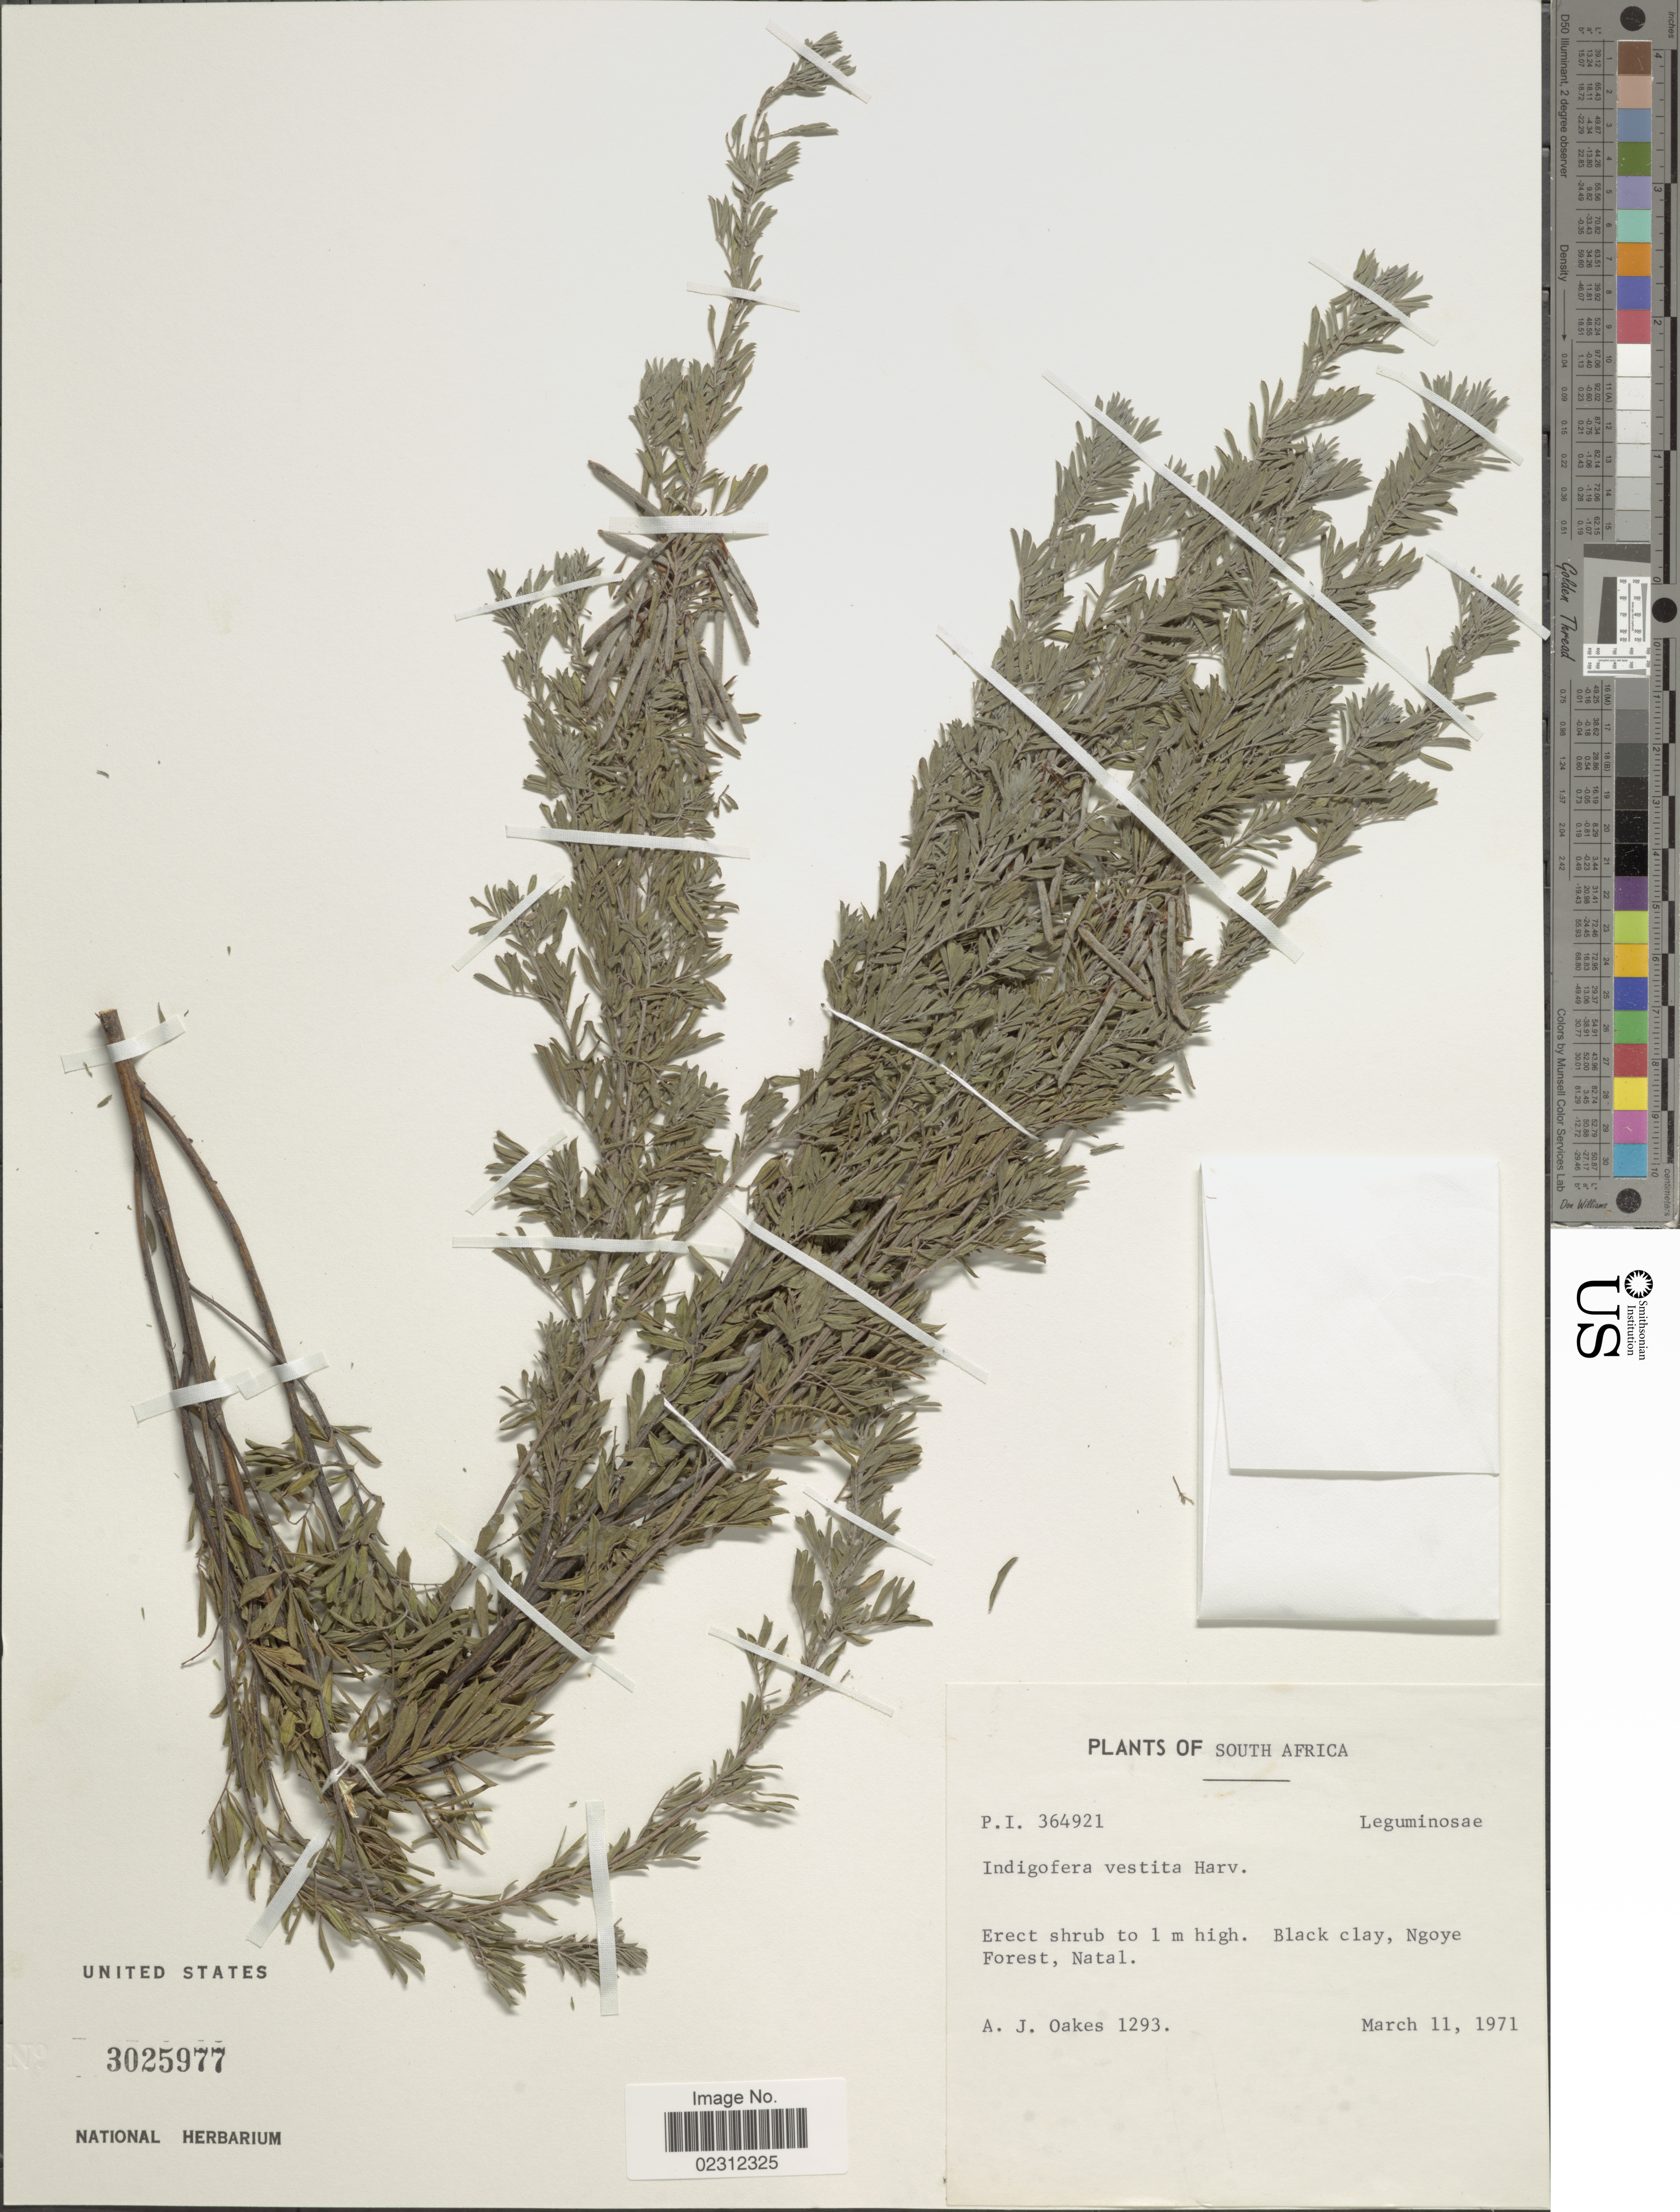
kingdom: Plantae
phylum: Tracheophyta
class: Magnoliopsida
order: Fabales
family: Fabaceae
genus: Indigofera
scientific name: Indigofera vestita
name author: Harv.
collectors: A. Oakes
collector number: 1293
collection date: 1971-03-11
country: South Africa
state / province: KwaZulu-Natal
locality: Ngoye Forest, Natal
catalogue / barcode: US 3025977